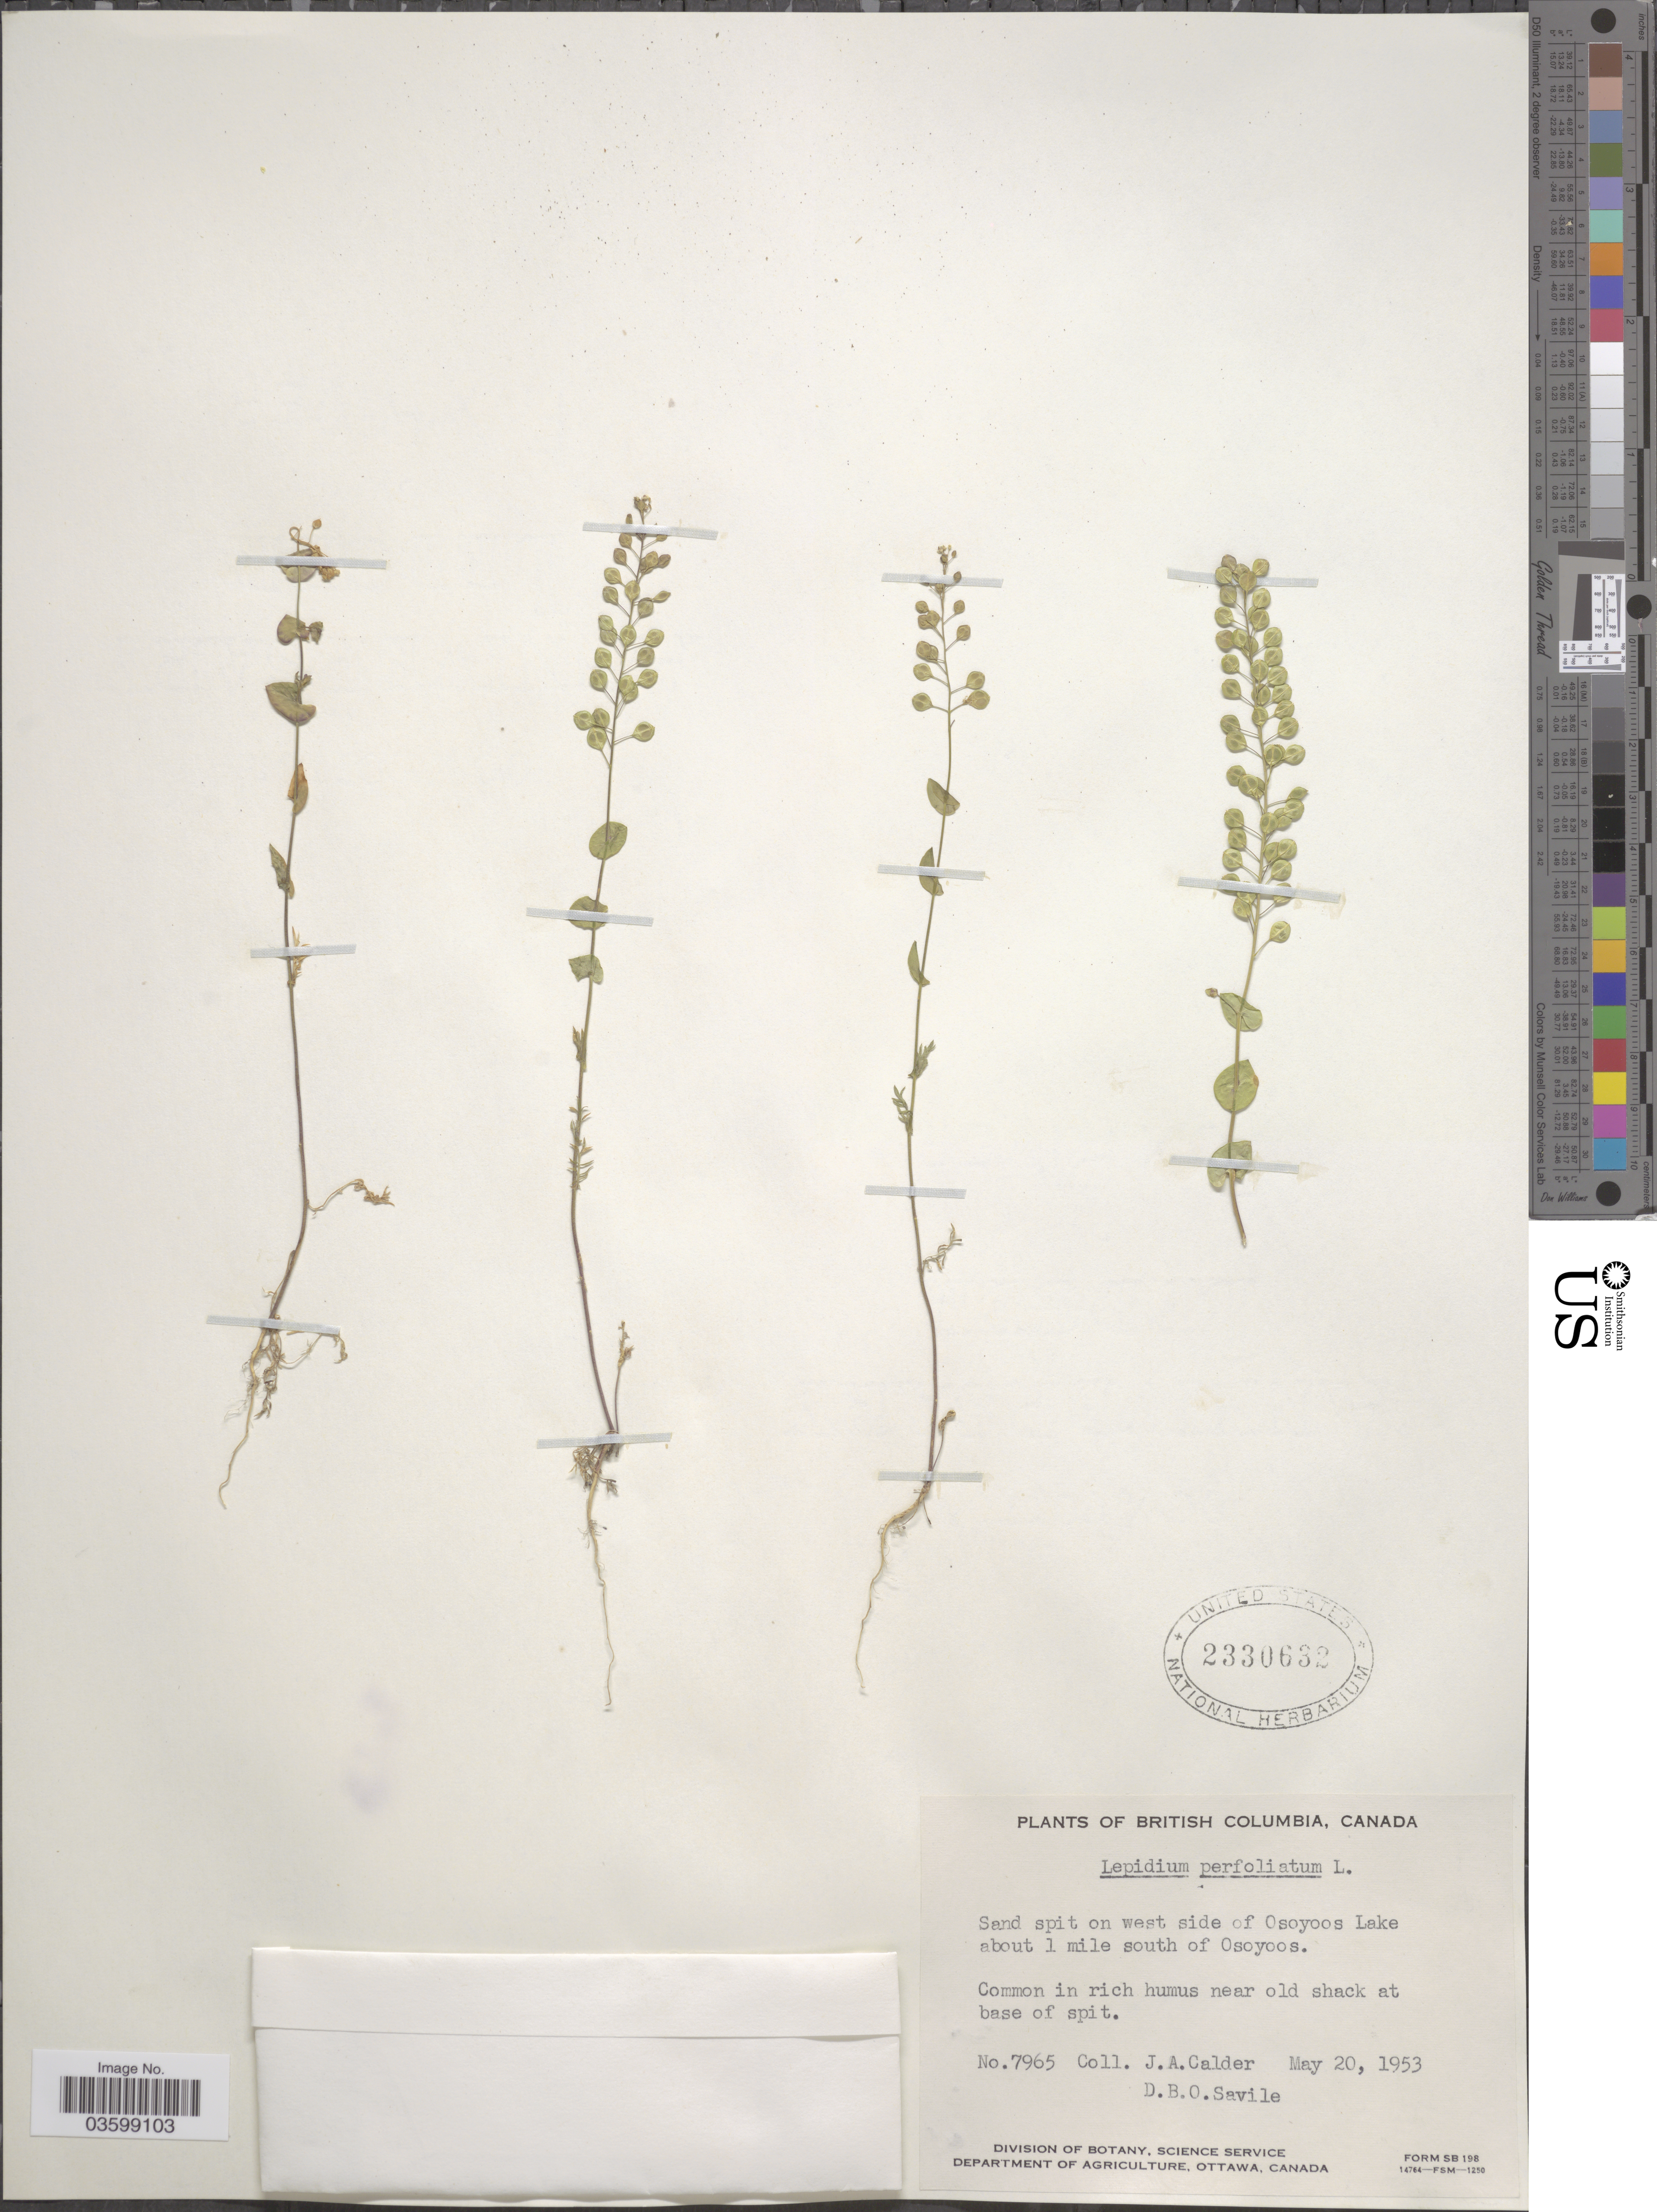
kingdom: Plantae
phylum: Tracheophyta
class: Magnoliopsida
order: Brassicales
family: Brassicaceae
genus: Lepidium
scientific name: Lepidium perfoliatum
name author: L.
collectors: J. A. Calder & D. Savile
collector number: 7965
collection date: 1953-05-20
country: Canada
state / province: British Columbia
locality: Sand spit on west side of Osoyoos Lake about 1 mile south of Osoyoos.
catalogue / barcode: US 2330632